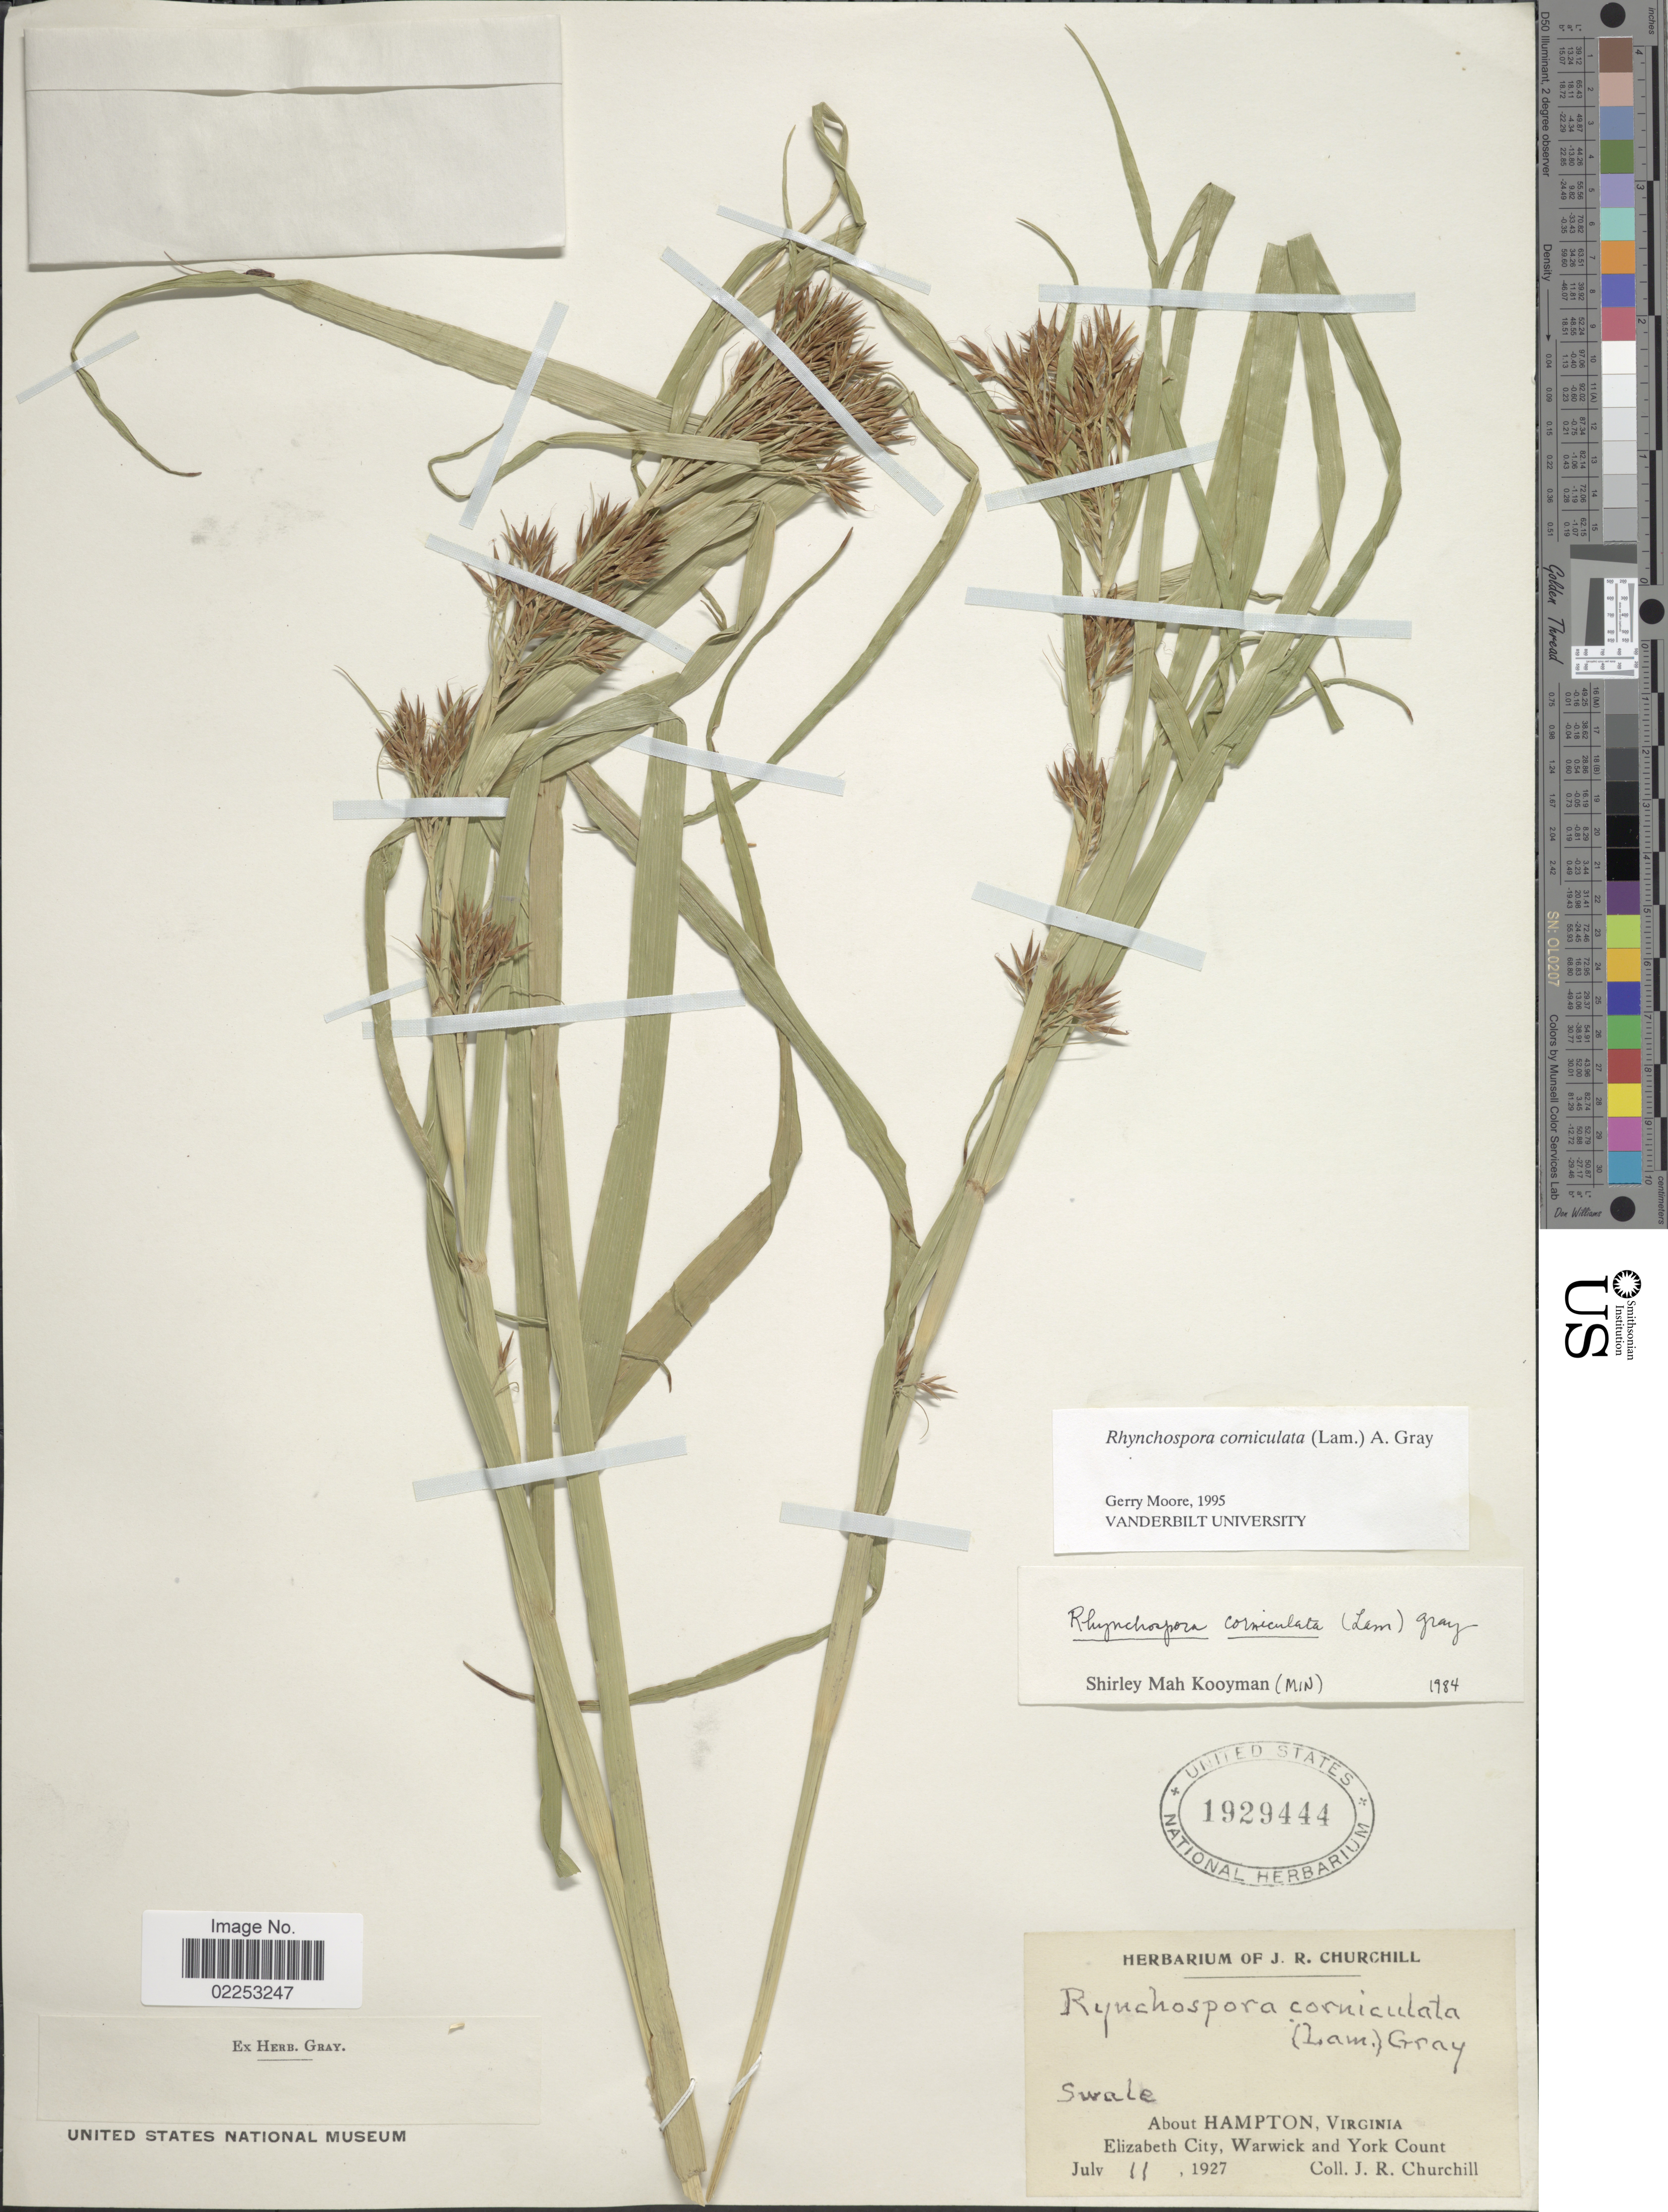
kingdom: Plantae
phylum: Tracheophyta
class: Liliopsida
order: Poales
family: Cyperaceae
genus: Rhynchospora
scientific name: Rhynchospora corniculata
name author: (Lam.) A. Gray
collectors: J. Churchill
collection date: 1927-07-11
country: United States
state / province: Virginia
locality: About Hampton. Elizabeth City, Warwick and York County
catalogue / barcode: US 1929444